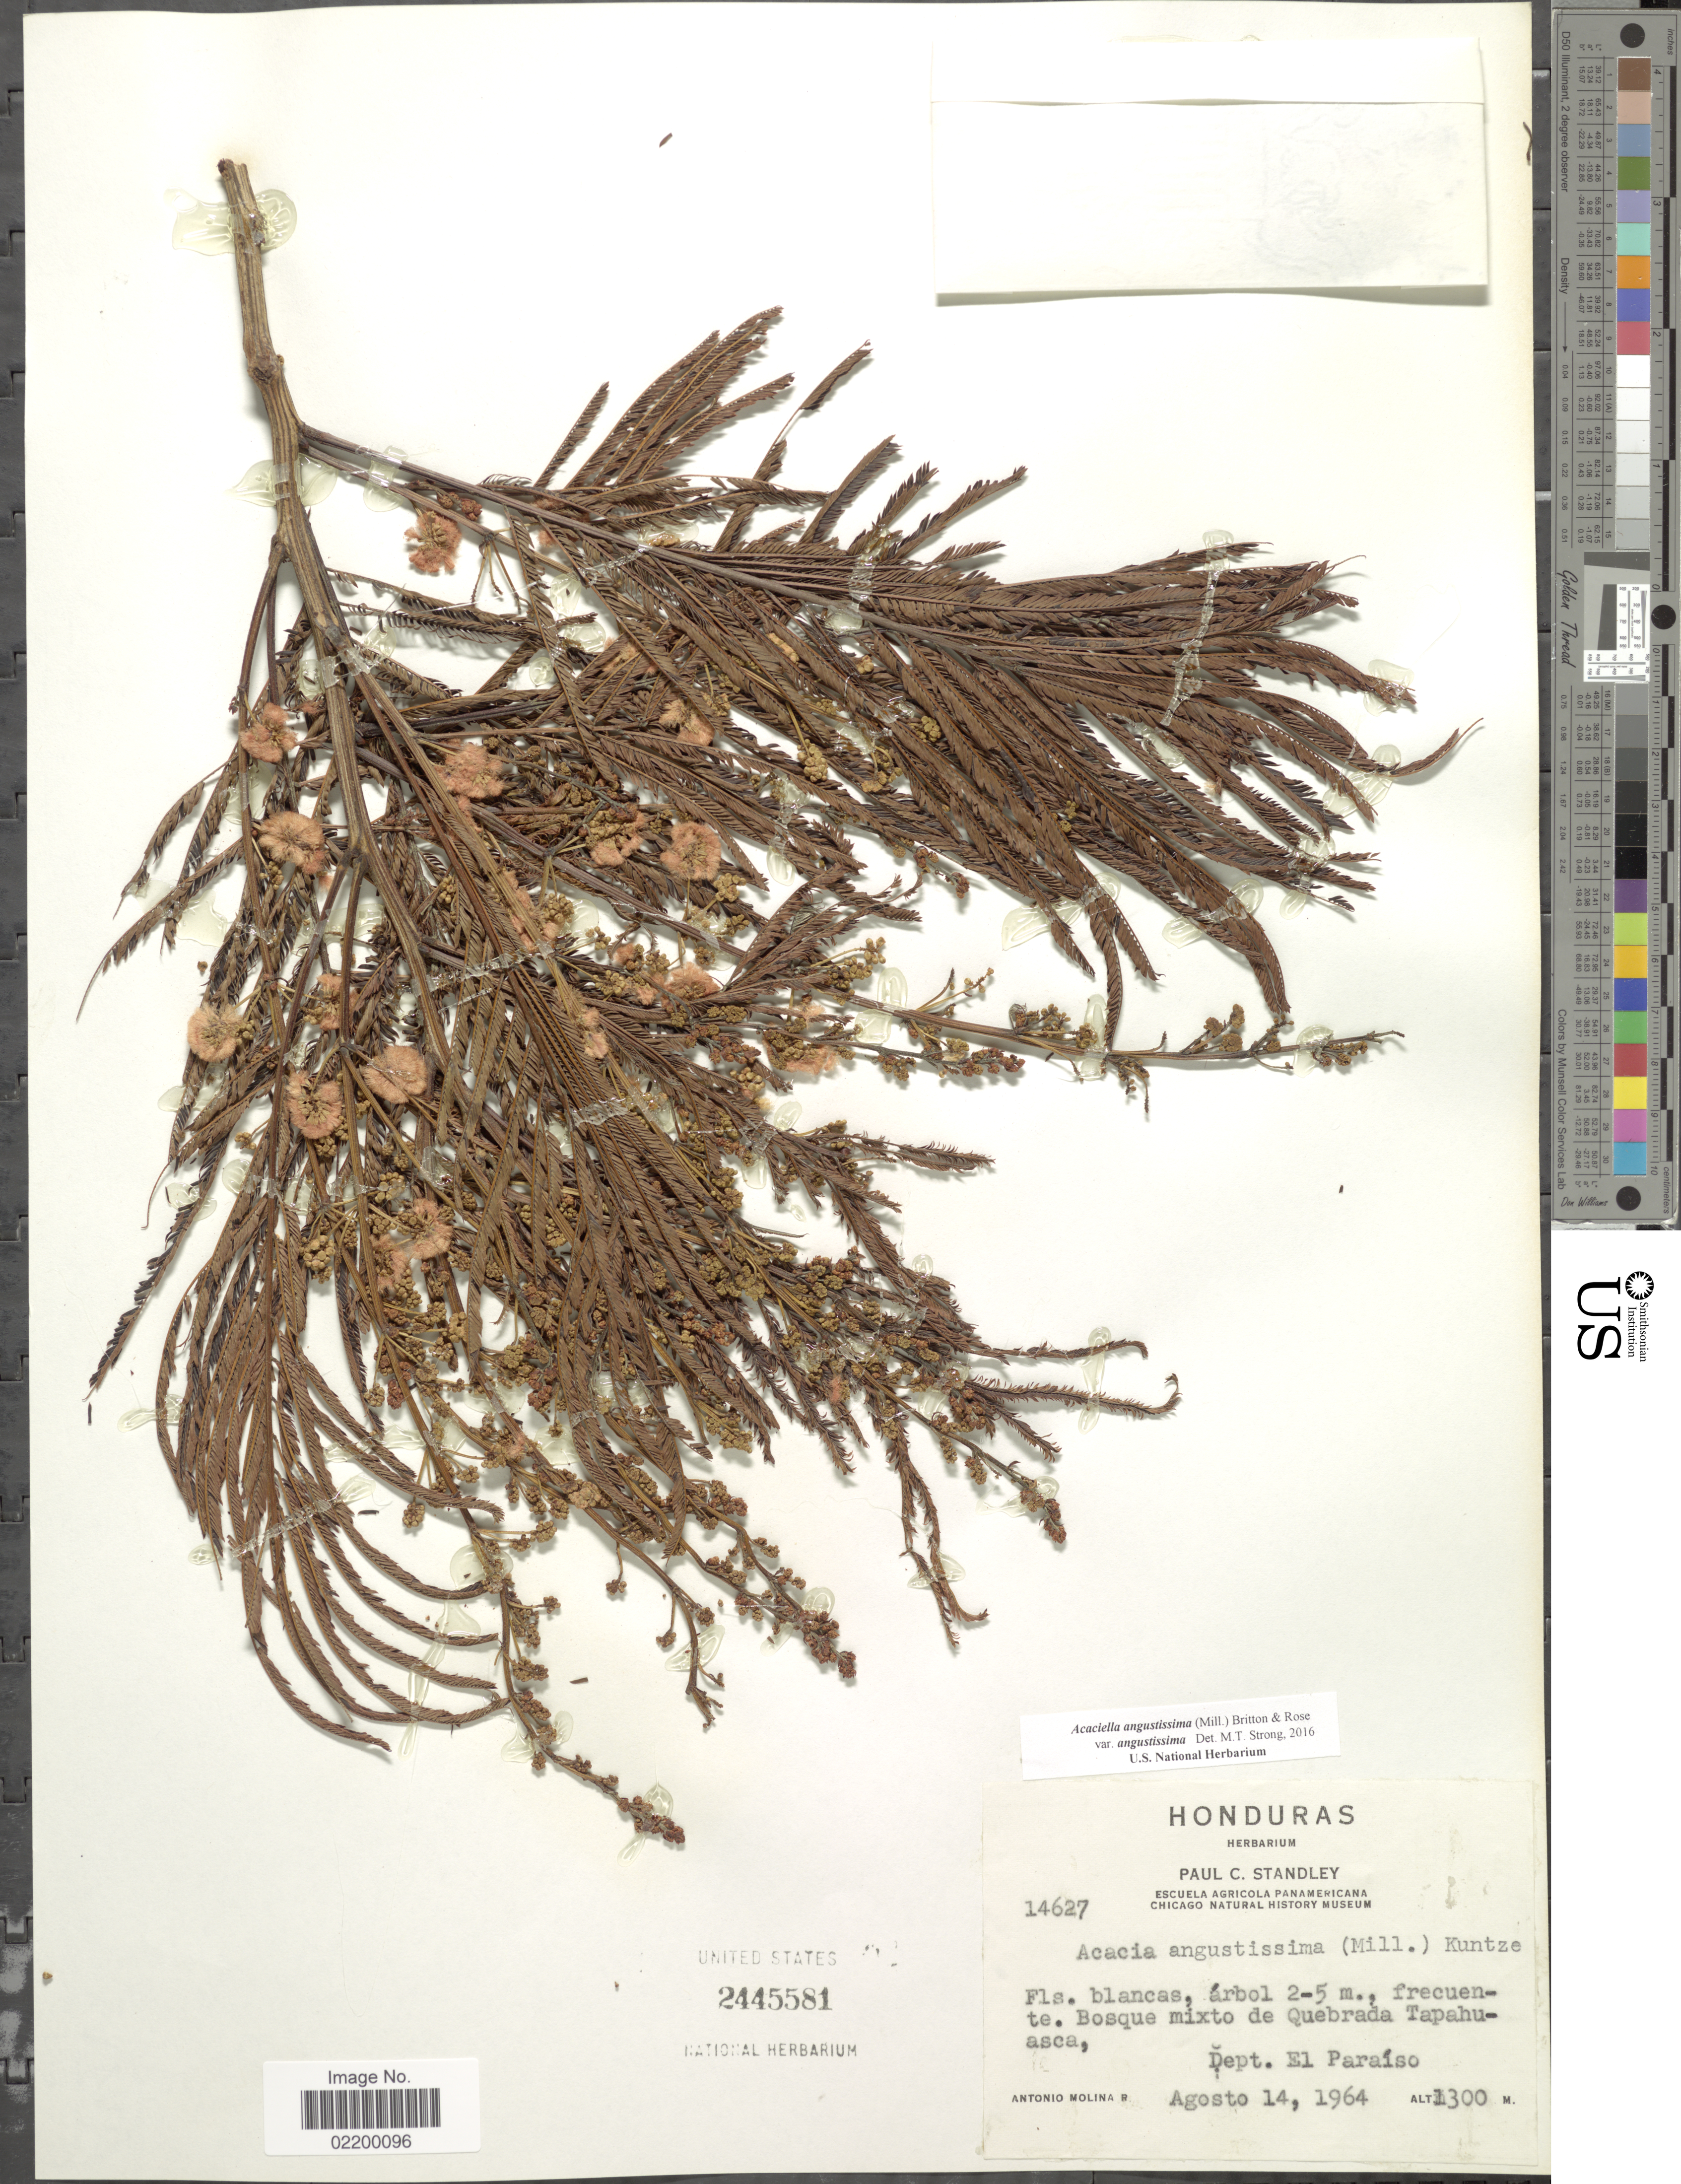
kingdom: Plantae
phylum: Tracheophyta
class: Magnoliopsida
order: Fabales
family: Fabaceae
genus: Acaciella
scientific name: Acaciella angustissima var. angustissima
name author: (Mill.) Britton & Rose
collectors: A. Molina R.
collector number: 14627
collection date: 1964-08-14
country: Honduras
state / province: El Paraíso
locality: Quebrada Tapahuasca, Dept El Paraiso.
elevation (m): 1300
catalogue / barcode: US 2445581